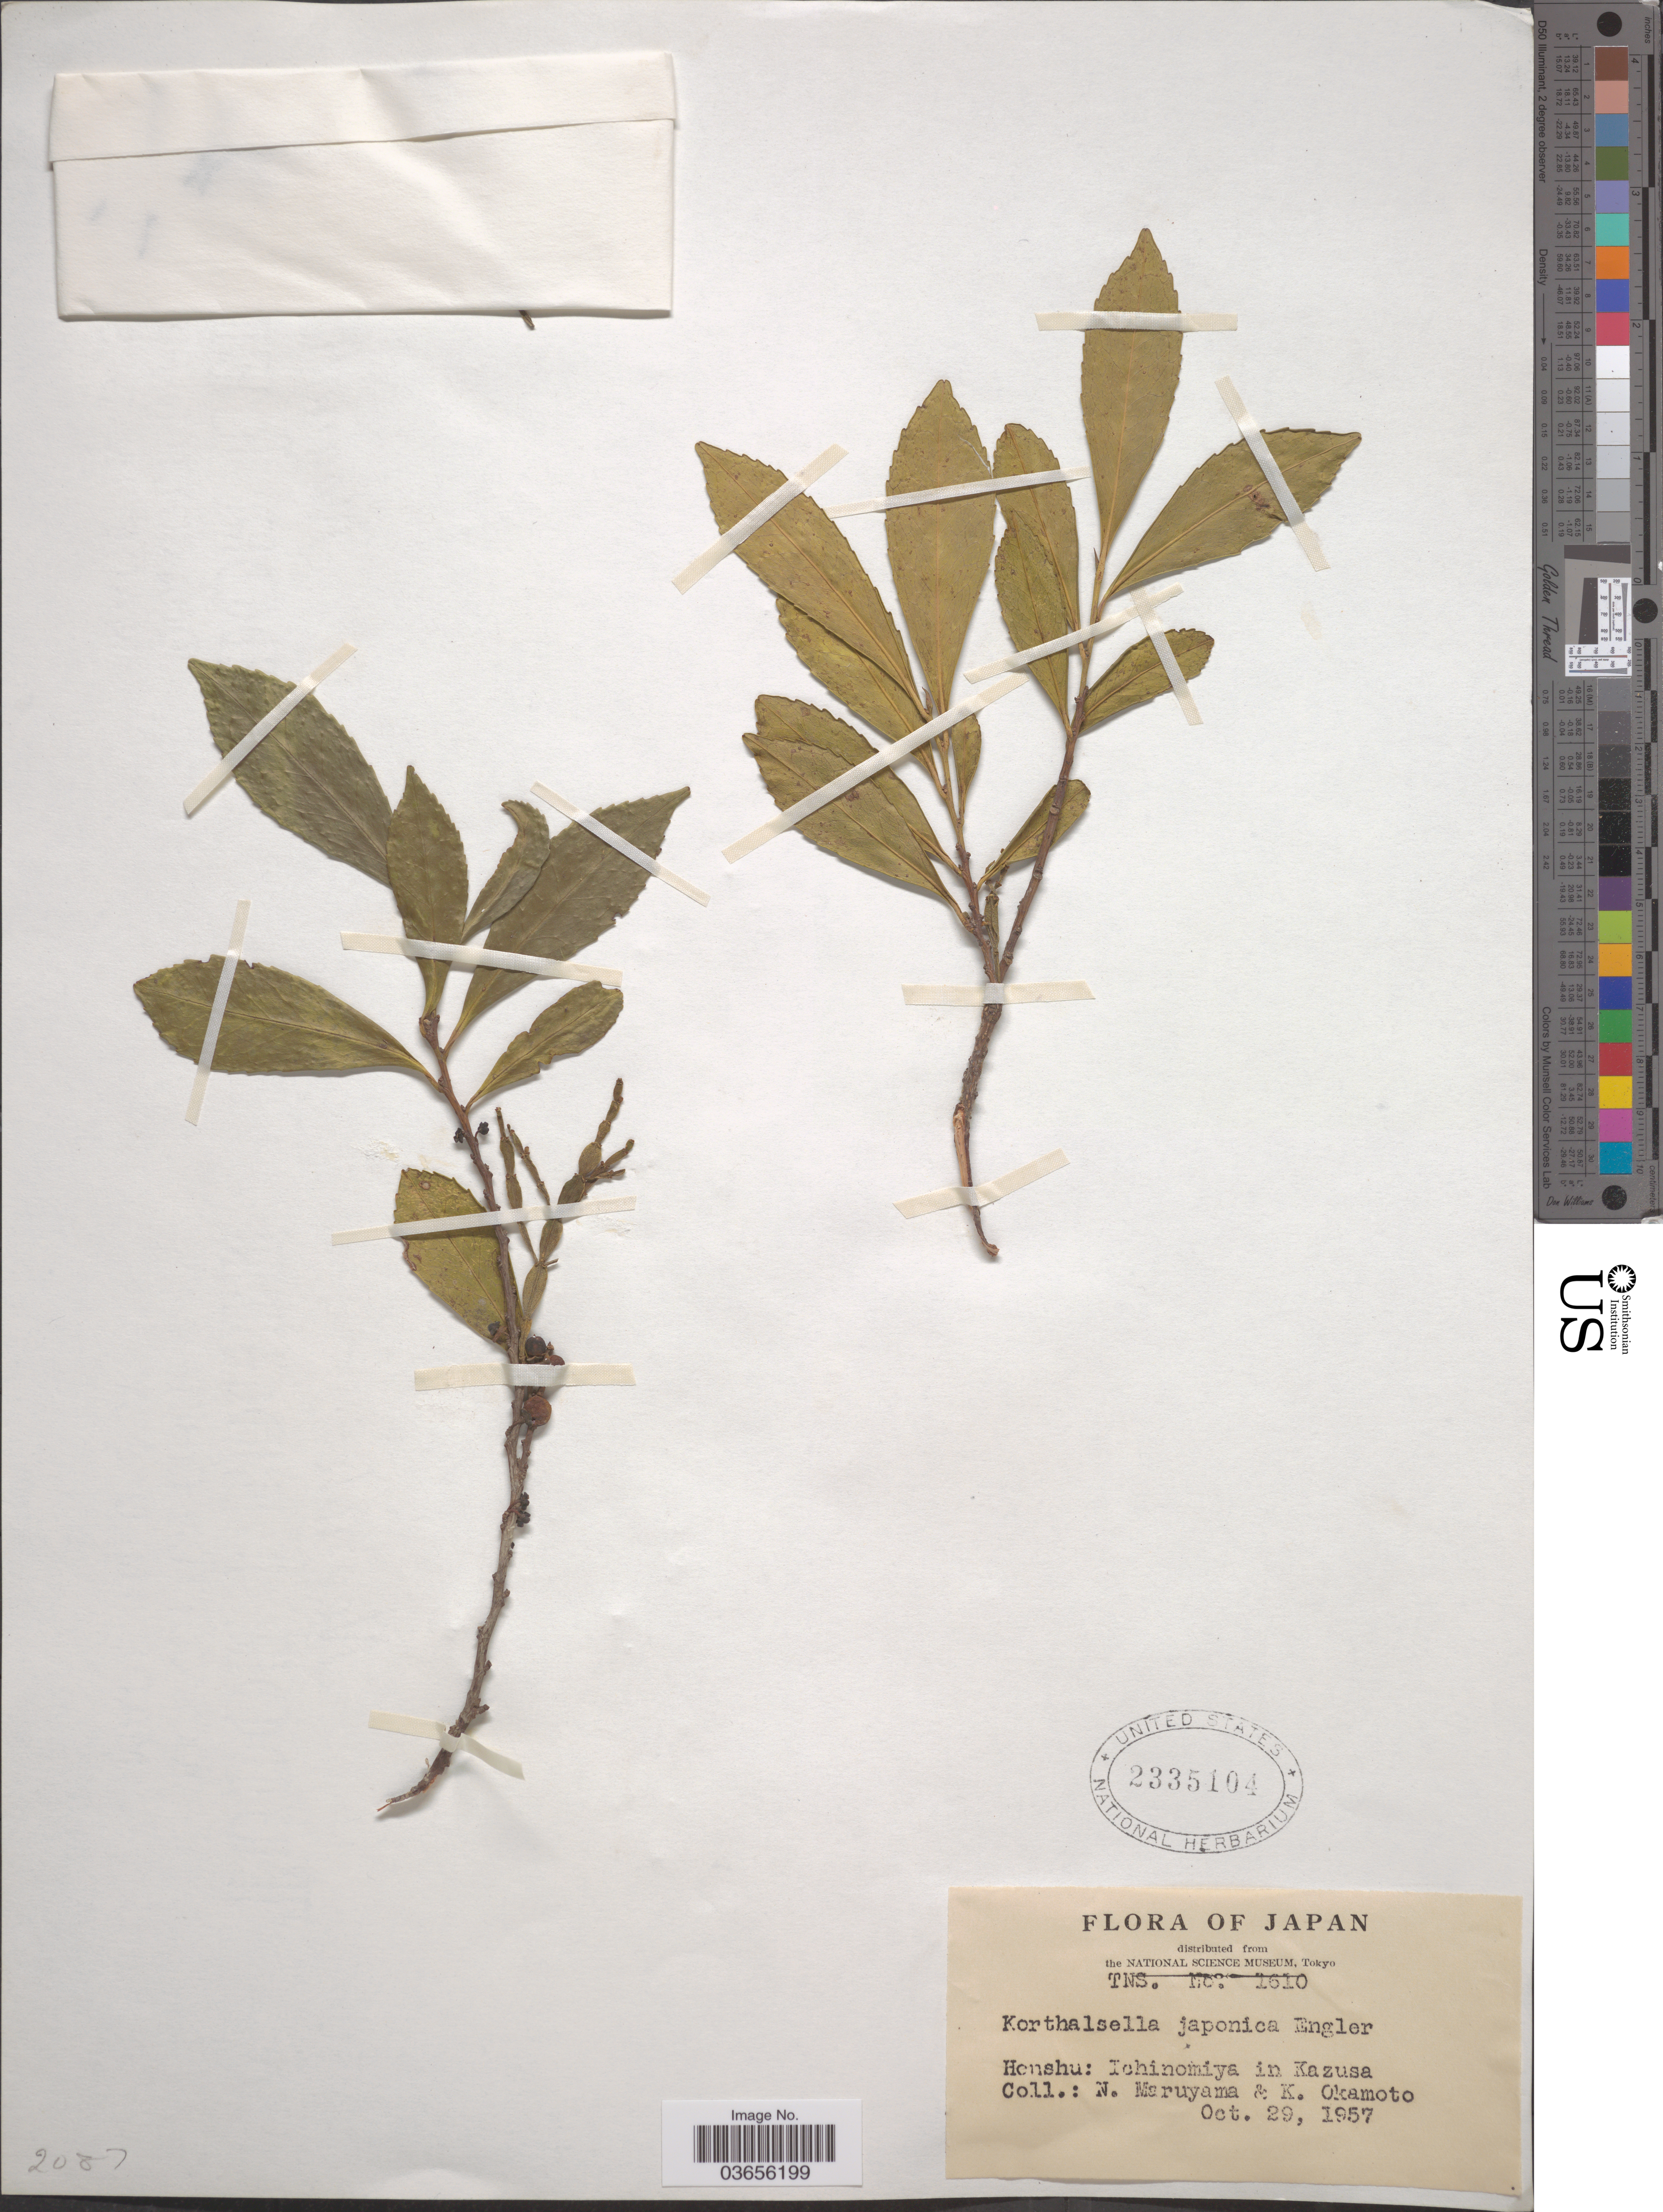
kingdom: Plantae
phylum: Tracheophyta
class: Magnoliopsida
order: Santalales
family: Viscaceae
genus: Korthalsella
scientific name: Korthalsella japonica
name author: (Thunb.) Engl.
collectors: N. Maruyama & K. Okamoto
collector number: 1610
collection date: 1957-10-29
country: Japan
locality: Honshu: Ichinomiya in Kazusa.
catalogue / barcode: US 2335104